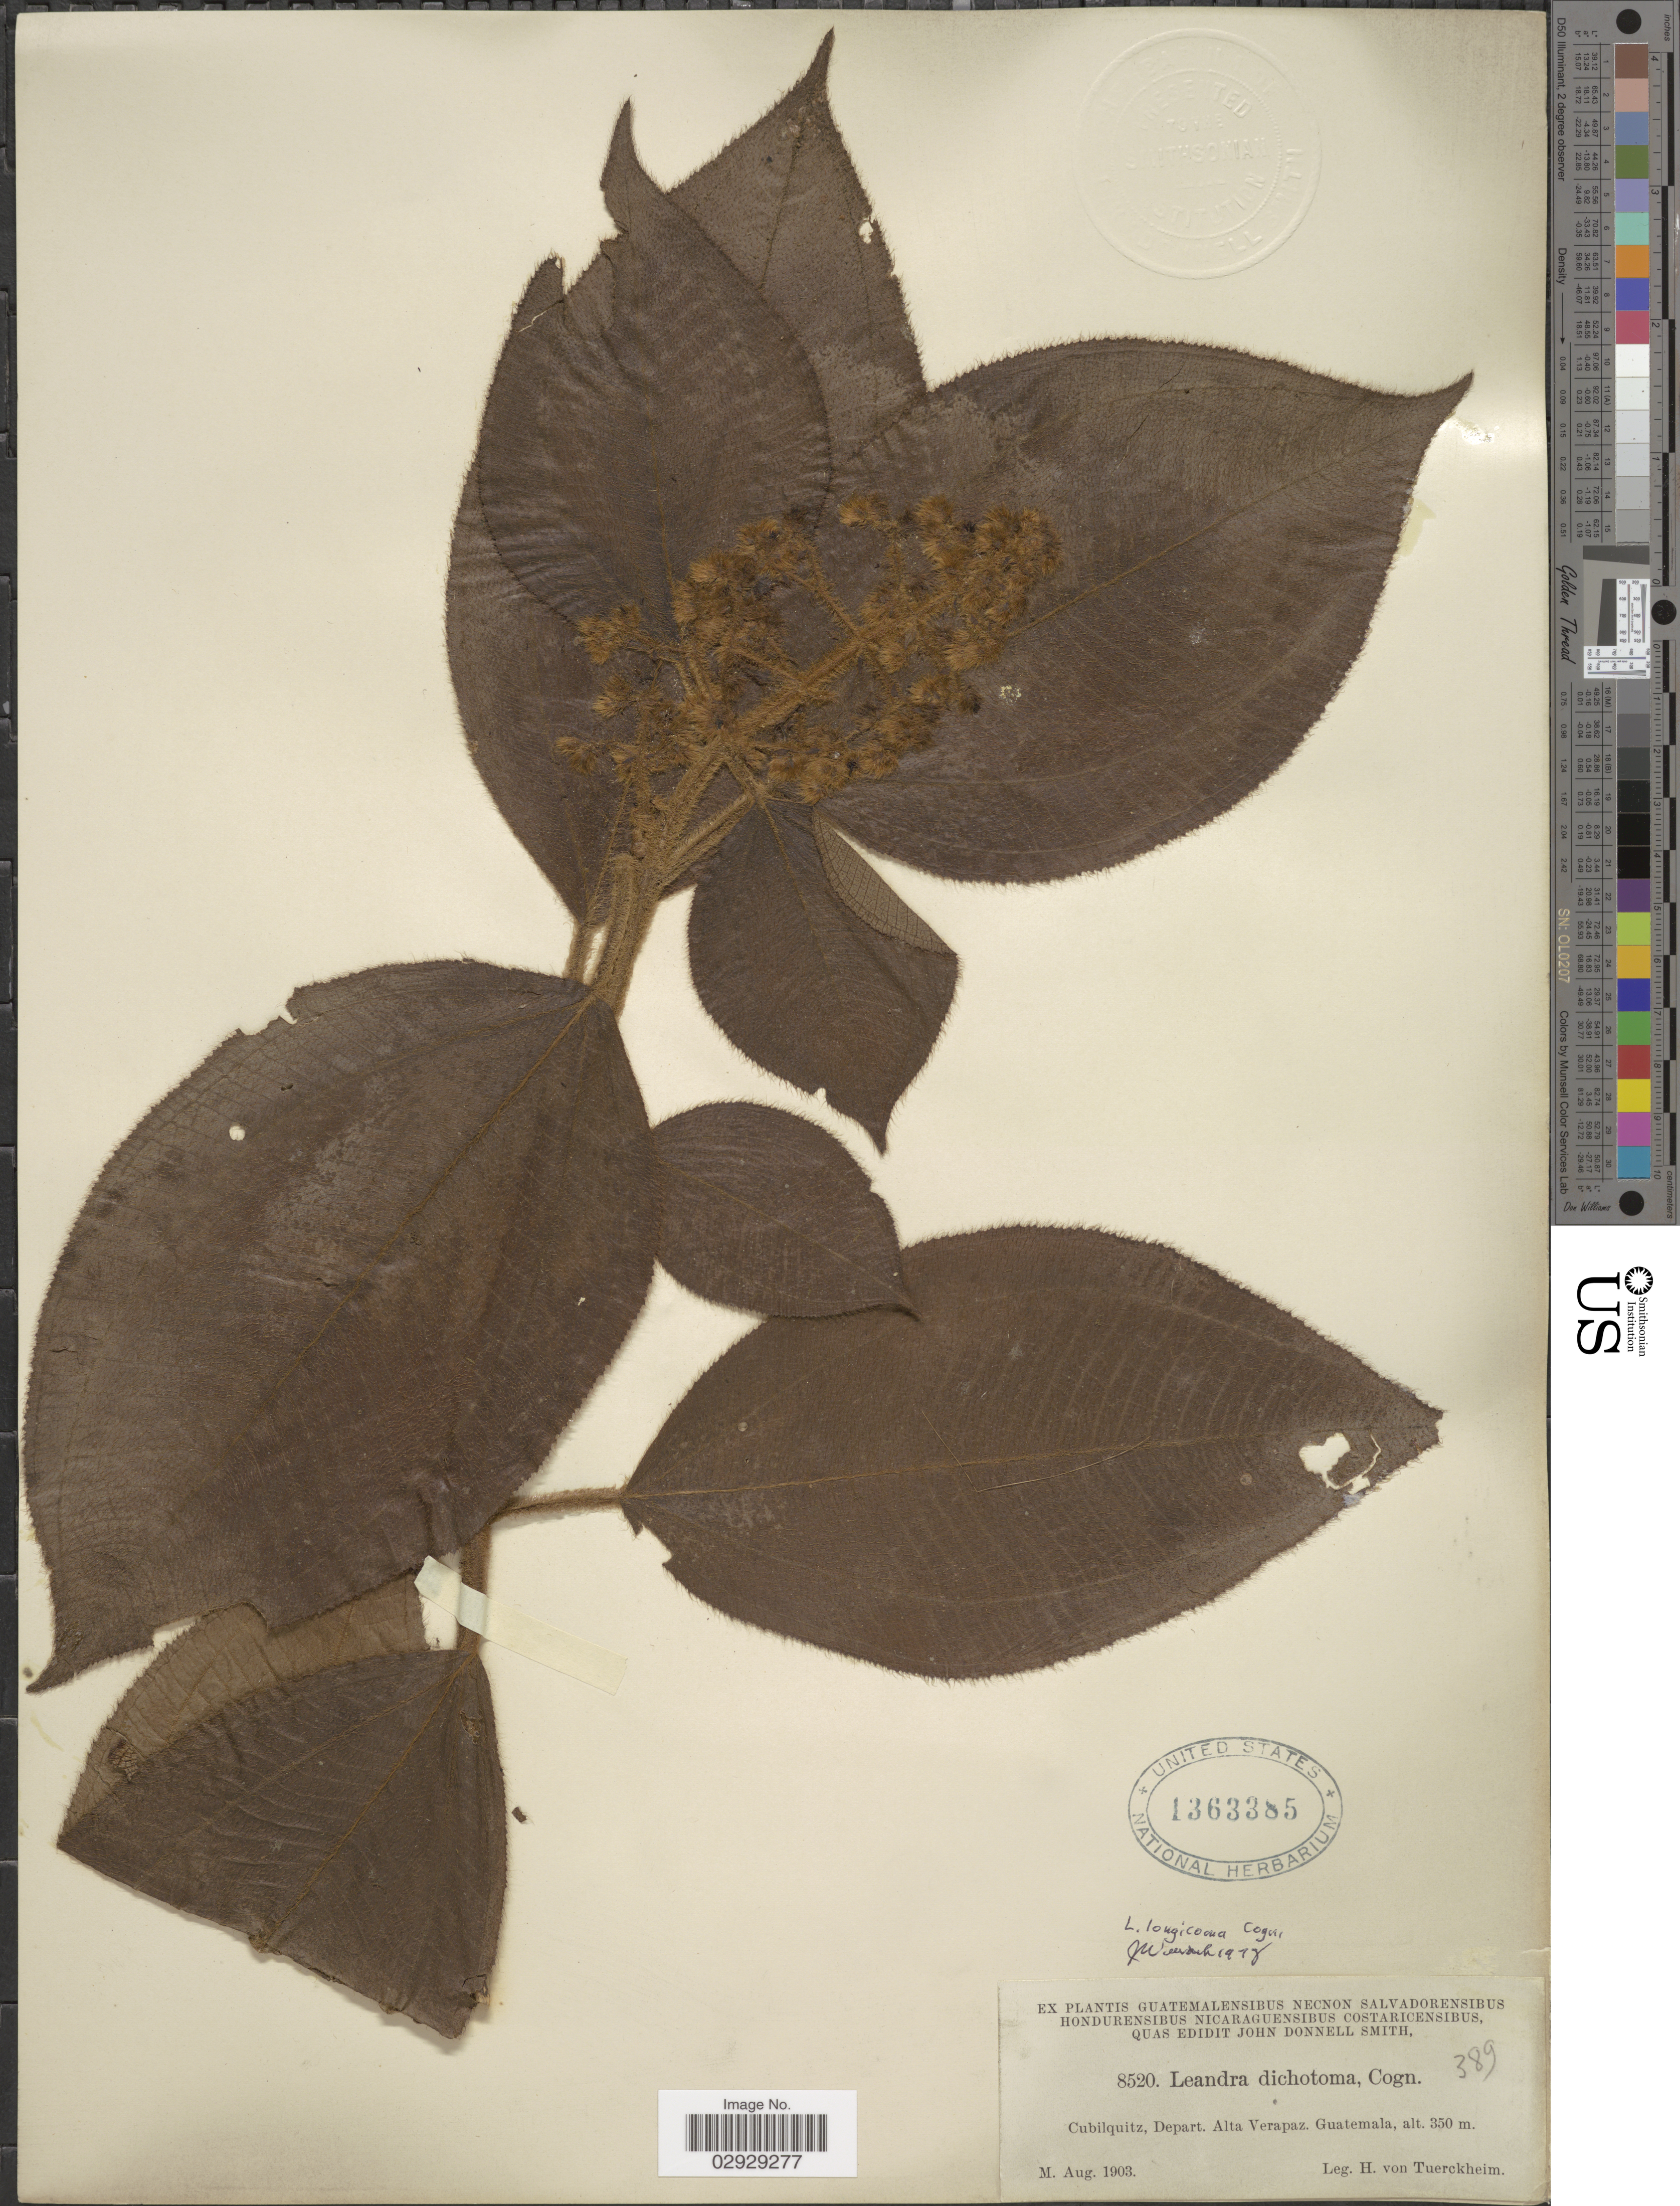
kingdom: Plantae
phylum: Tracheophyta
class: Magnoliopsida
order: Myrtales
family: Melastomataceae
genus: Leandra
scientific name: Leandra longicoma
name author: Cogn.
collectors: H. von Türckheim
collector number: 8520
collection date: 1903-08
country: Guatemala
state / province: Alta Verapaz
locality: Cubilquitz, Depart. Alta Verapaz.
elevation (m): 350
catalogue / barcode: US 1363385